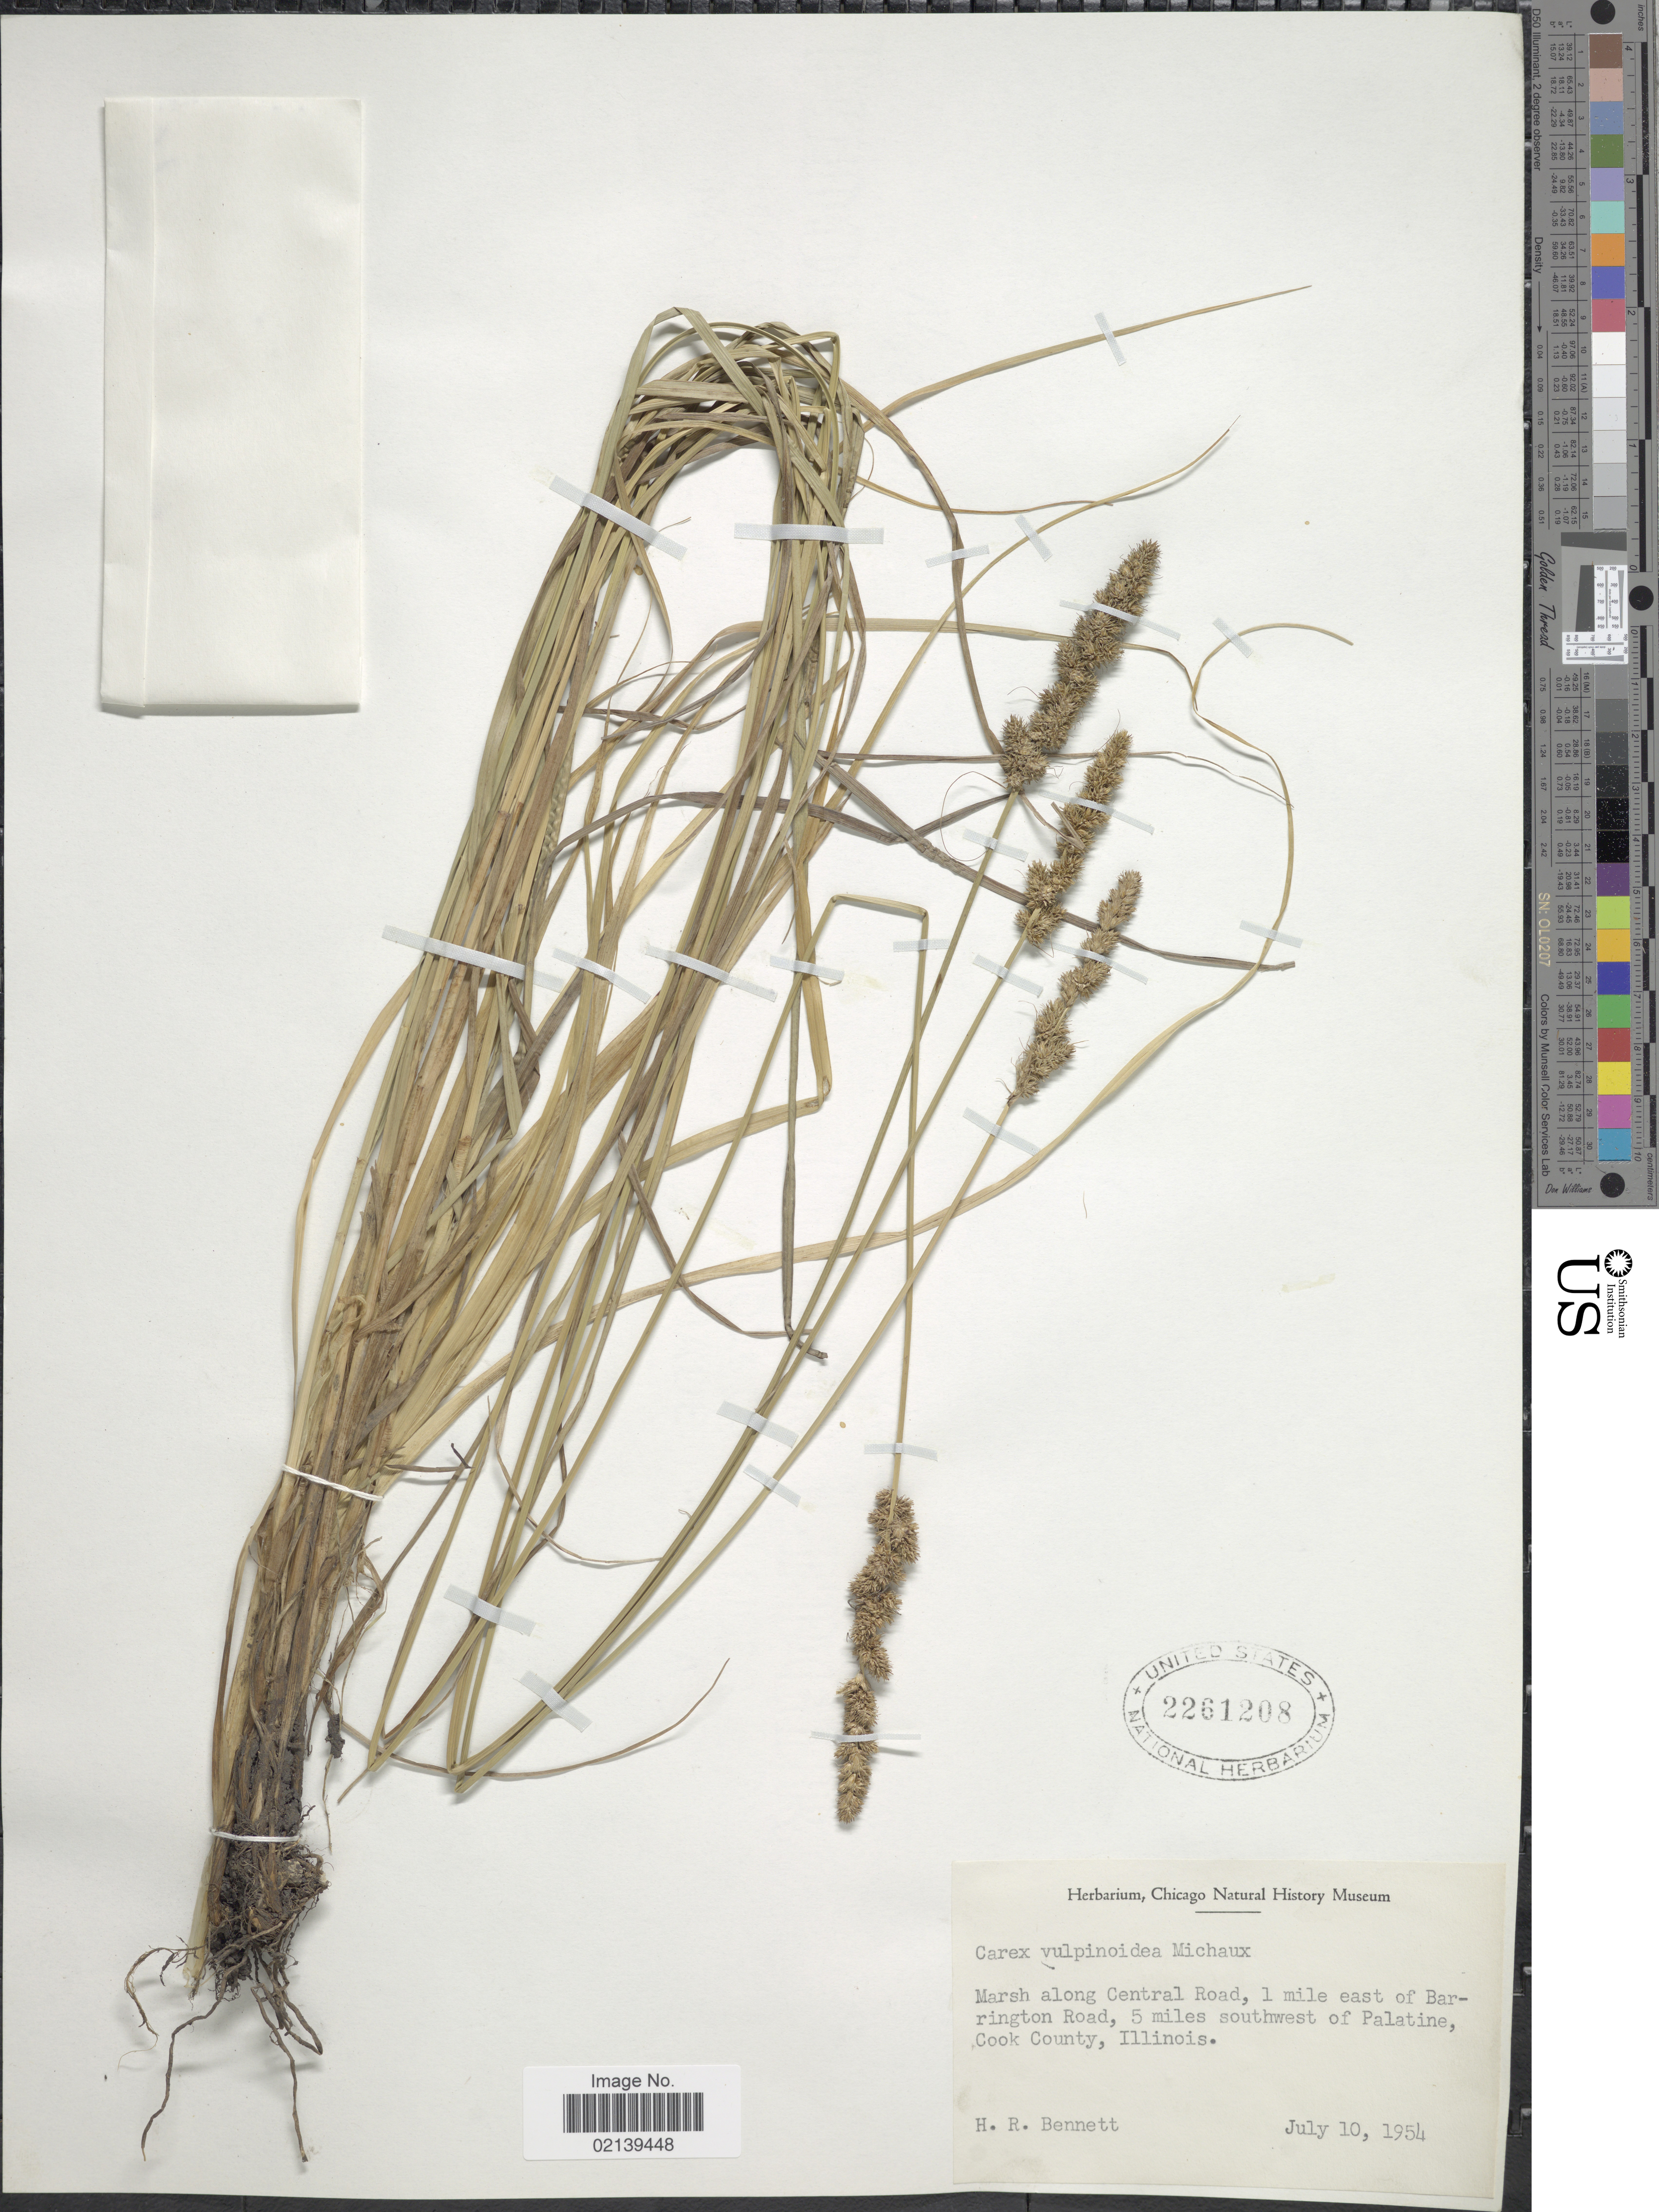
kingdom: Plantae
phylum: Tracheophyta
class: Liliopsida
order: Poales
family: Cyperaceae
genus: Carex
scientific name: Carex vulpinoidea Michx.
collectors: H. R. Bennett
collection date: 1954-07-10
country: United States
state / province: Illinois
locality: Marsh along Central Road, 1 mile east of Barrington Road, 5 miles southwest of Palatine, Cook County, Illinois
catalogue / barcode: US 2261208